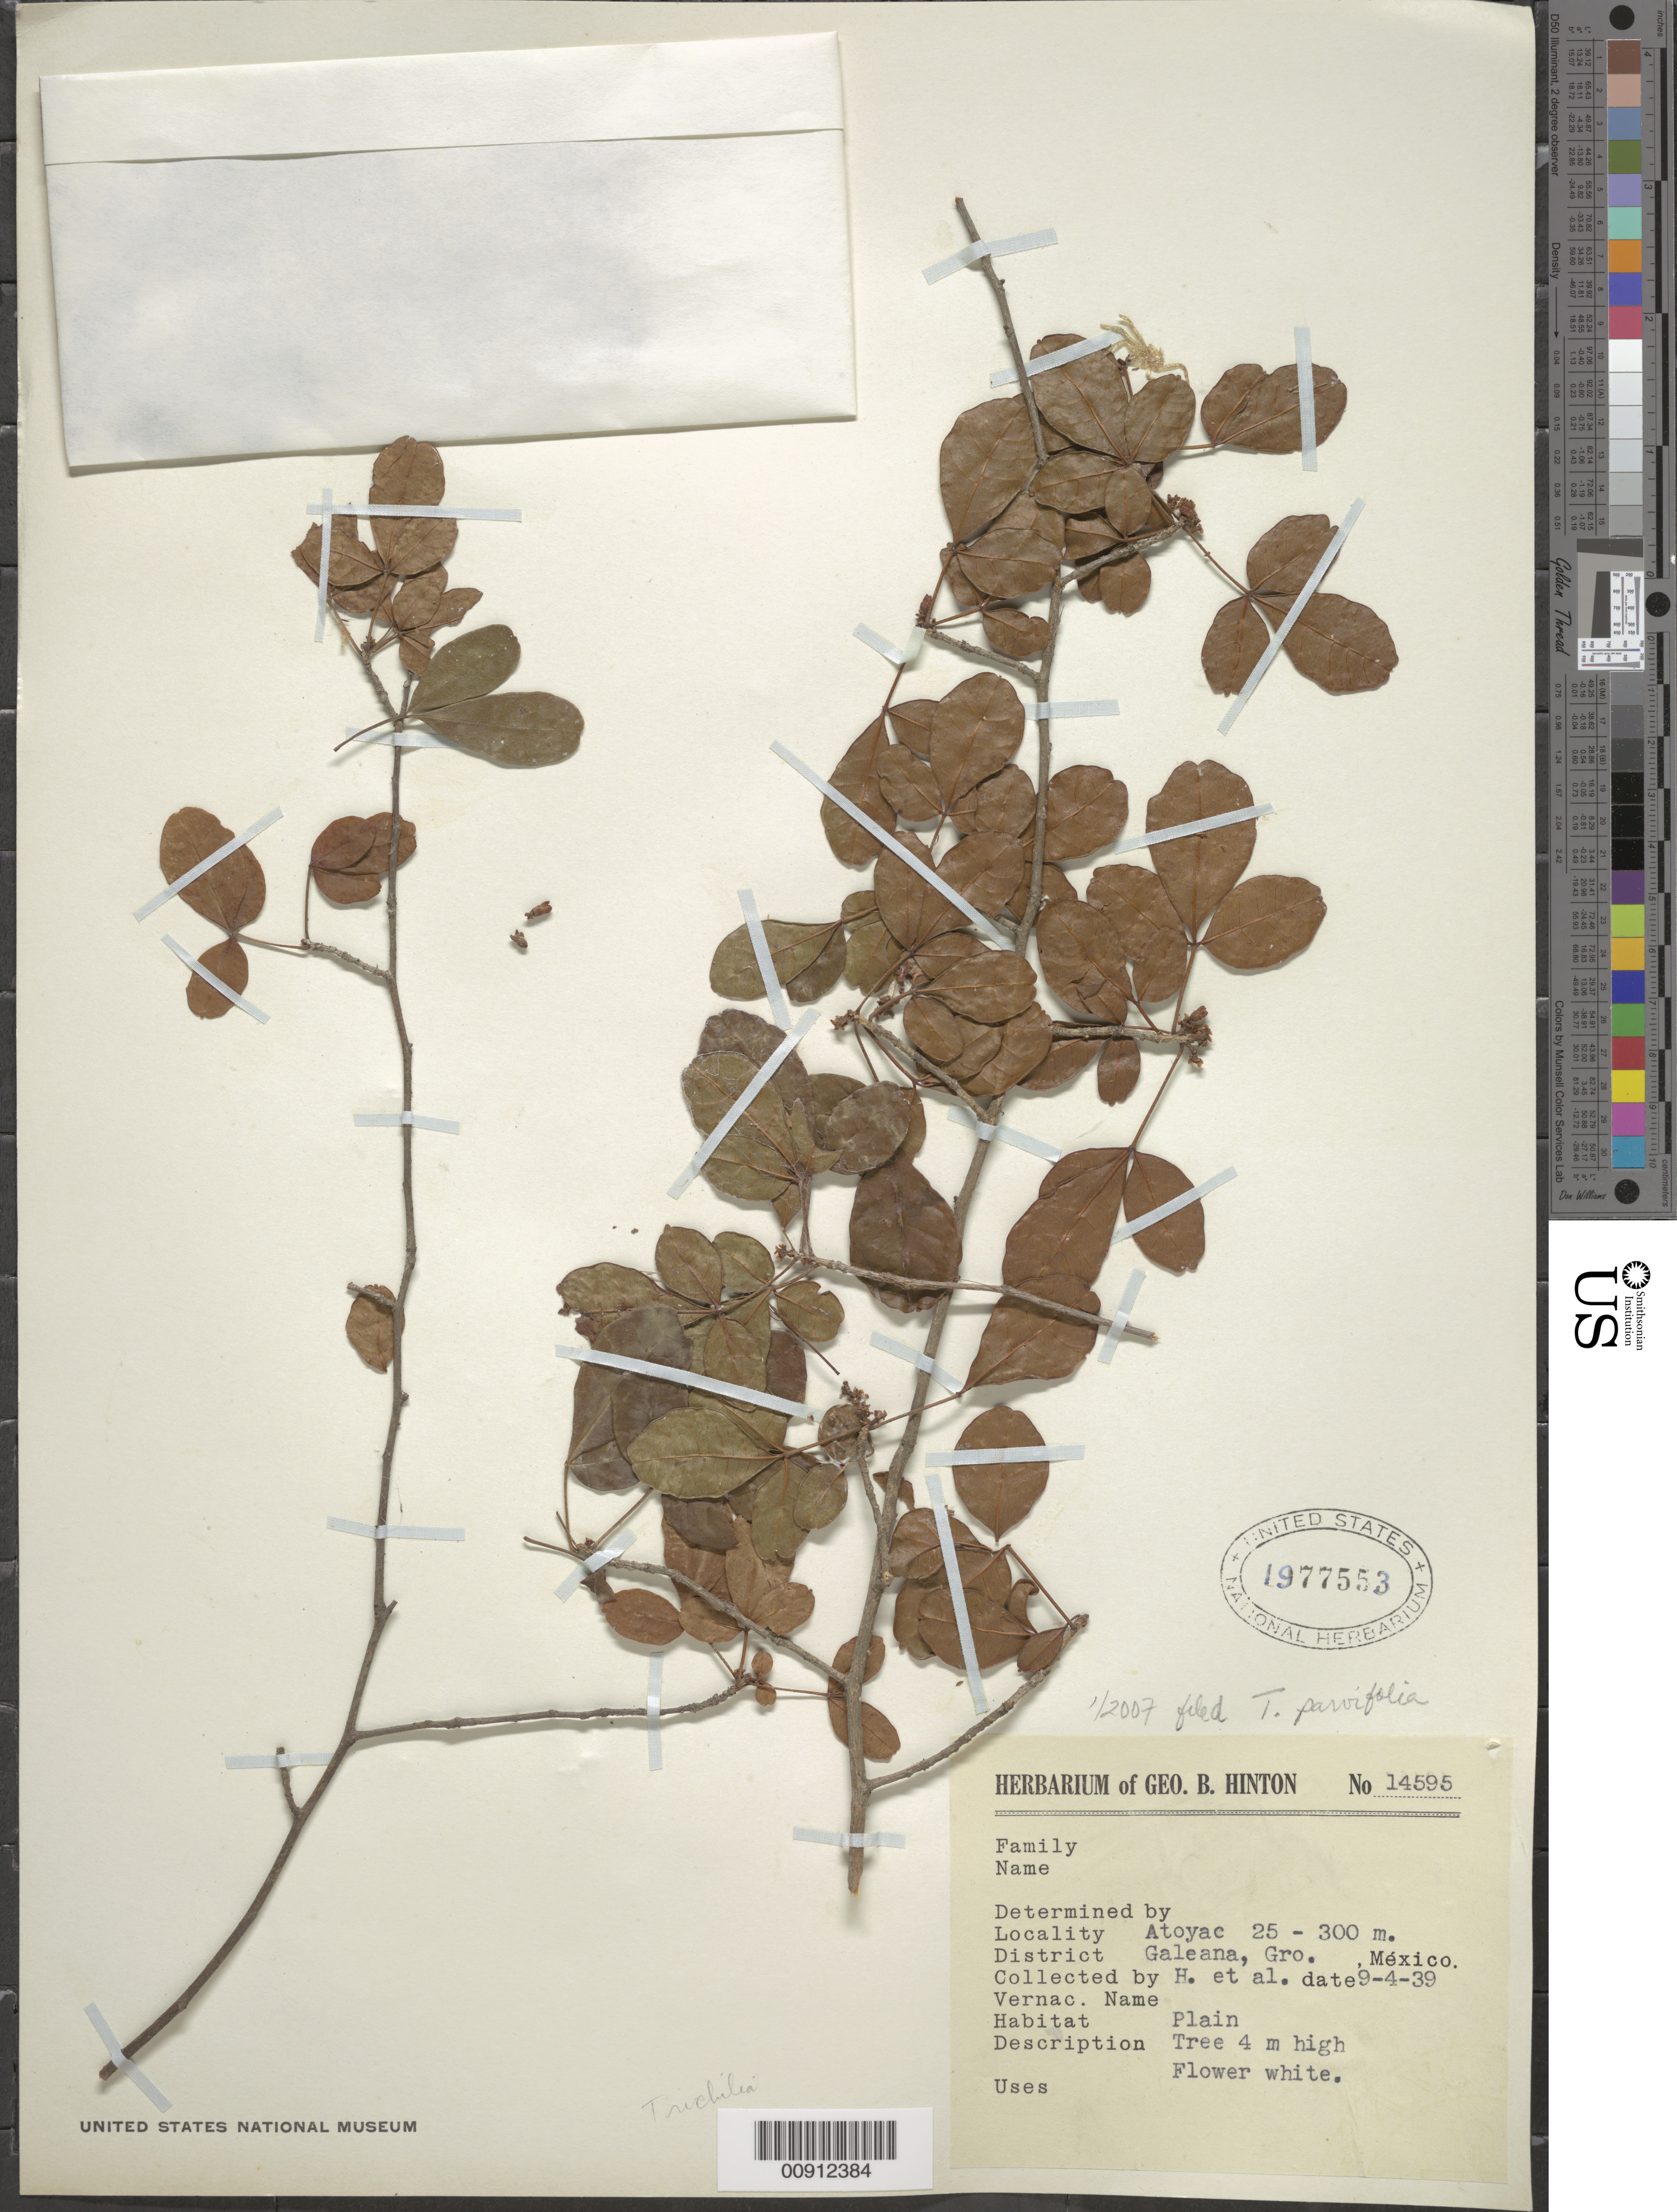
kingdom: Plantae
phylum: Tracheophyta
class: Magnoliopsida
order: Sapindales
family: Meliaceae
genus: Trichilia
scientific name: Trichilia parvifolia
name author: C. DC.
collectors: G. B. Hinton & et al.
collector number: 14595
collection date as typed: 04 Sep 1939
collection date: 1939-09-04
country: Mexico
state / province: Guerrero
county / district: Galeana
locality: Atoyac, District Galeana, Guerrero.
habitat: Plain.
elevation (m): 300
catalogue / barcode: US 1977553